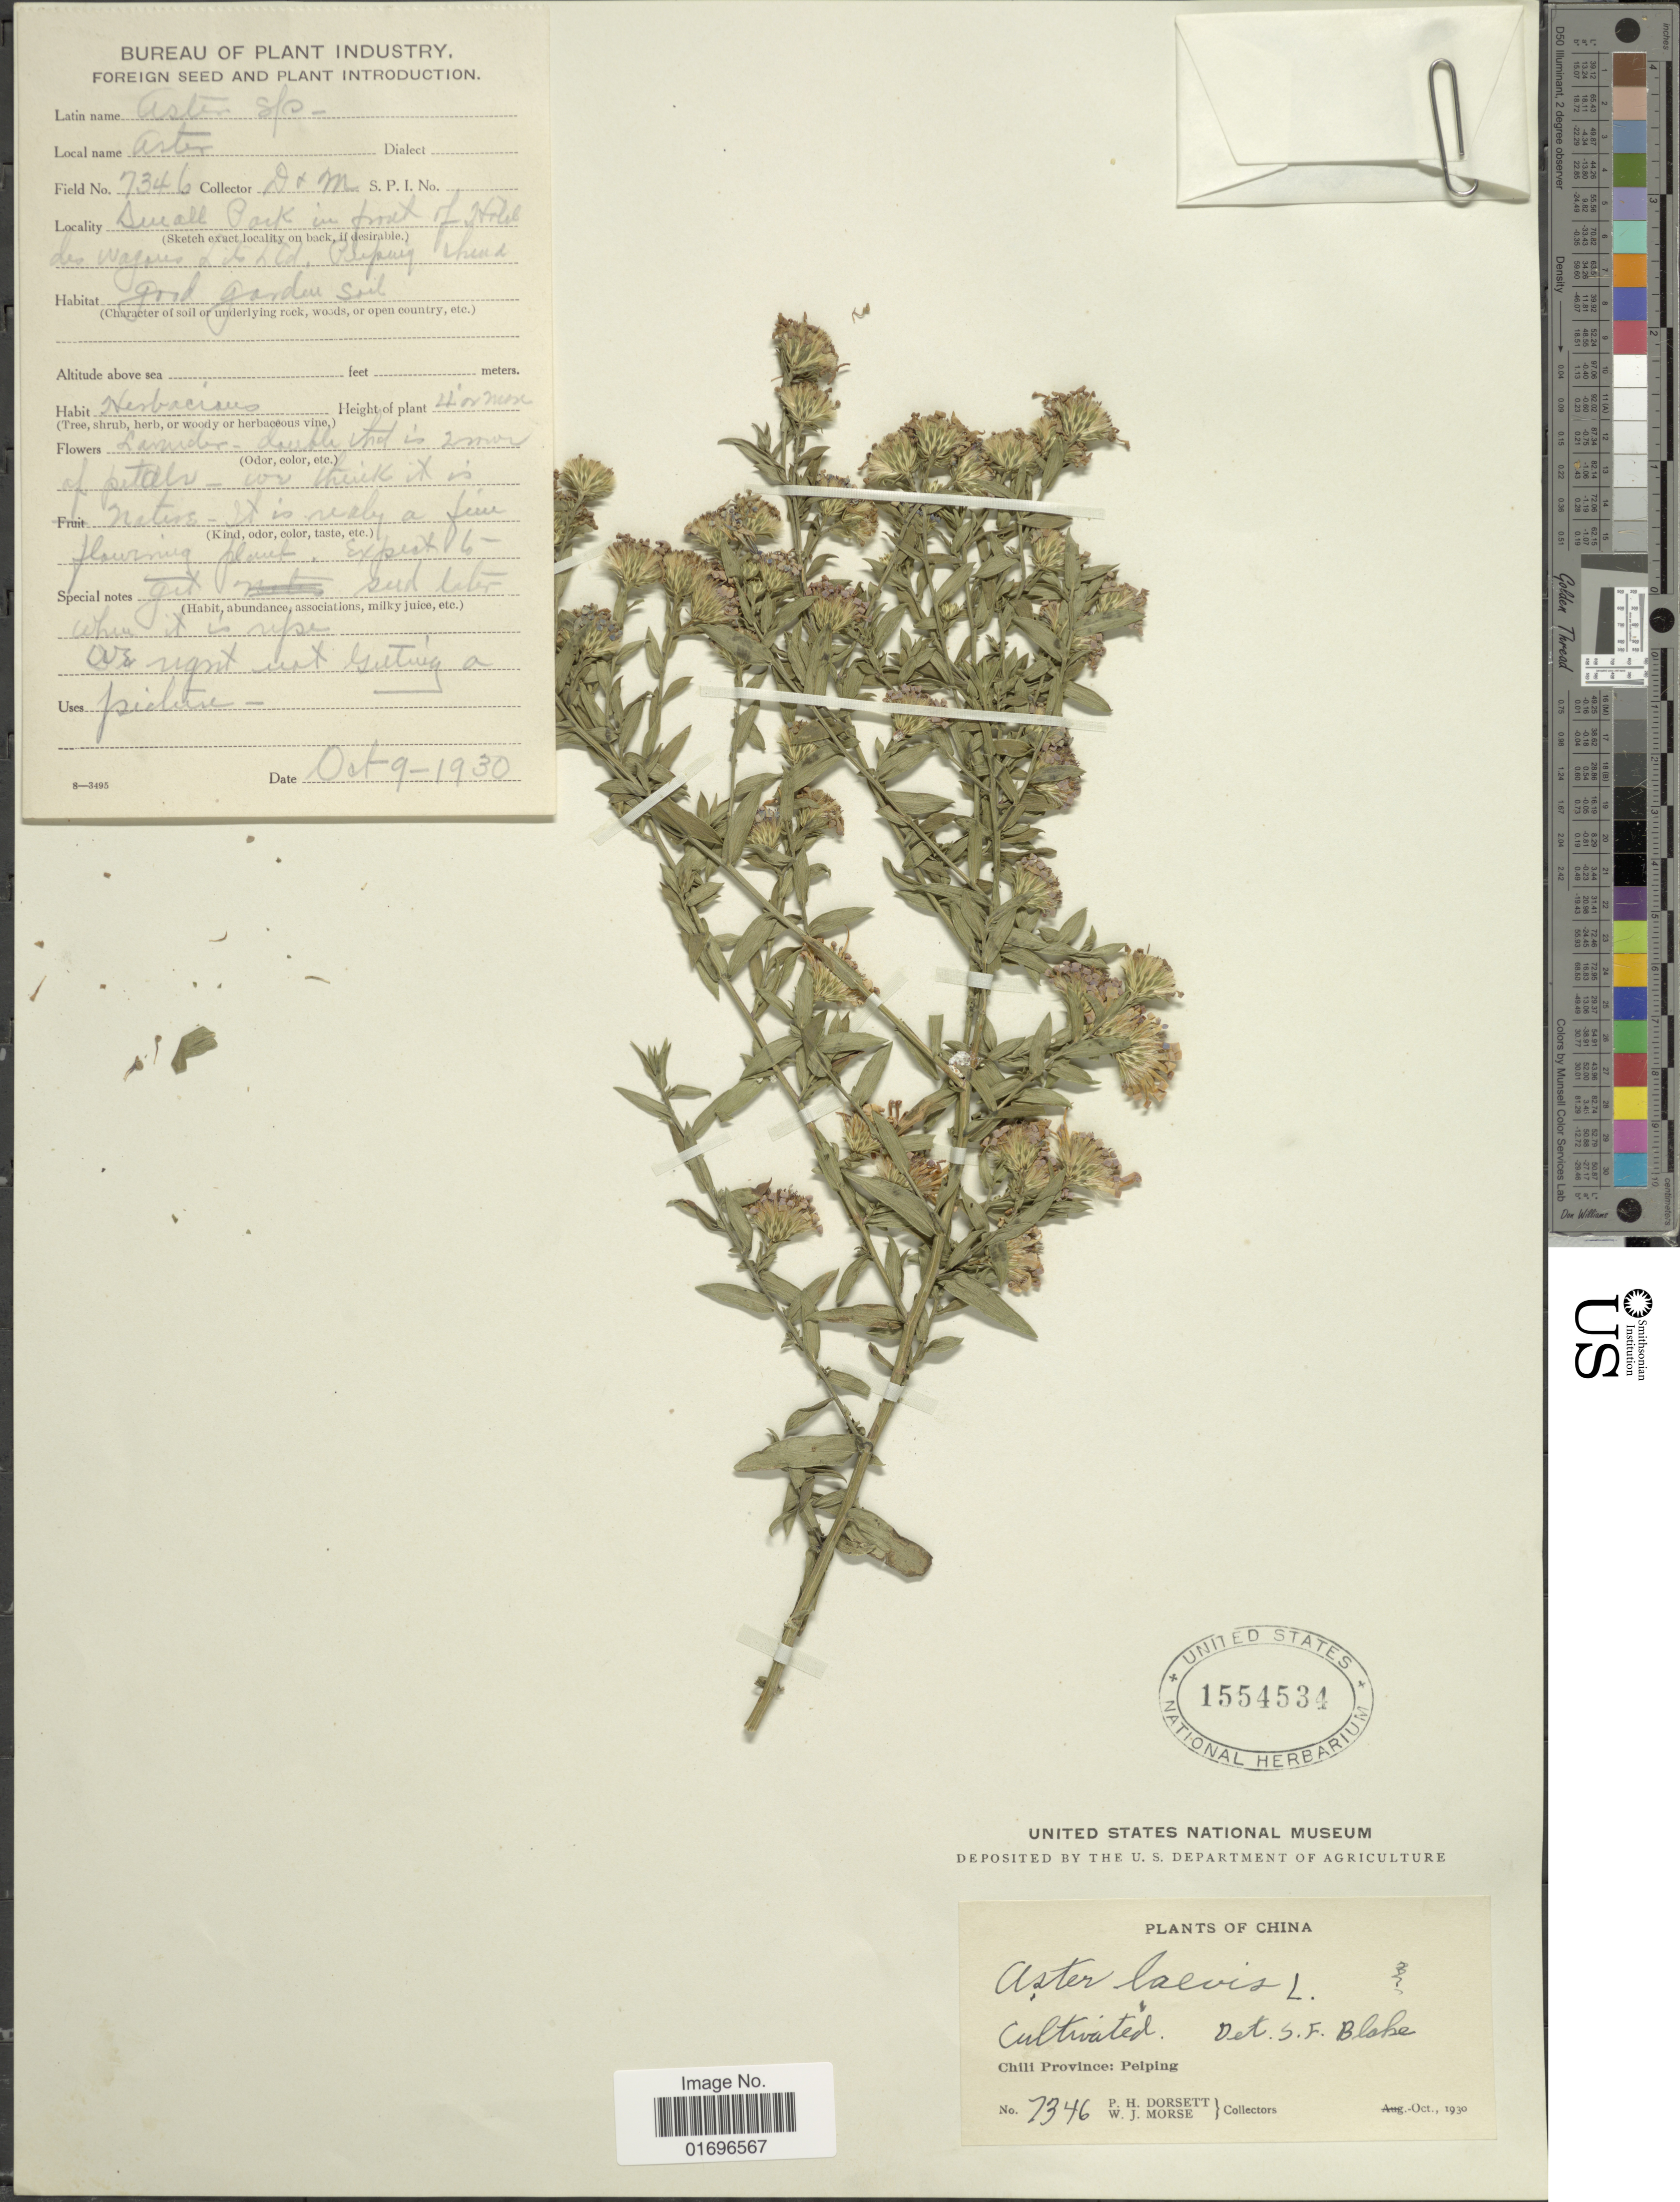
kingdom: Plantae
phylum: Tracheophyta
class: Magnoliopsida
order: Asterales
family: Asteraceae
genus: Aster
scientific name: Aster laevis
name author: L.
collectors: P. H. Dorsett & W. J. Morse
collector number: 7346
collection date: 1930-10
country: China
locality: Chili Province; Peiping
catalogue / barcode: US 1554534